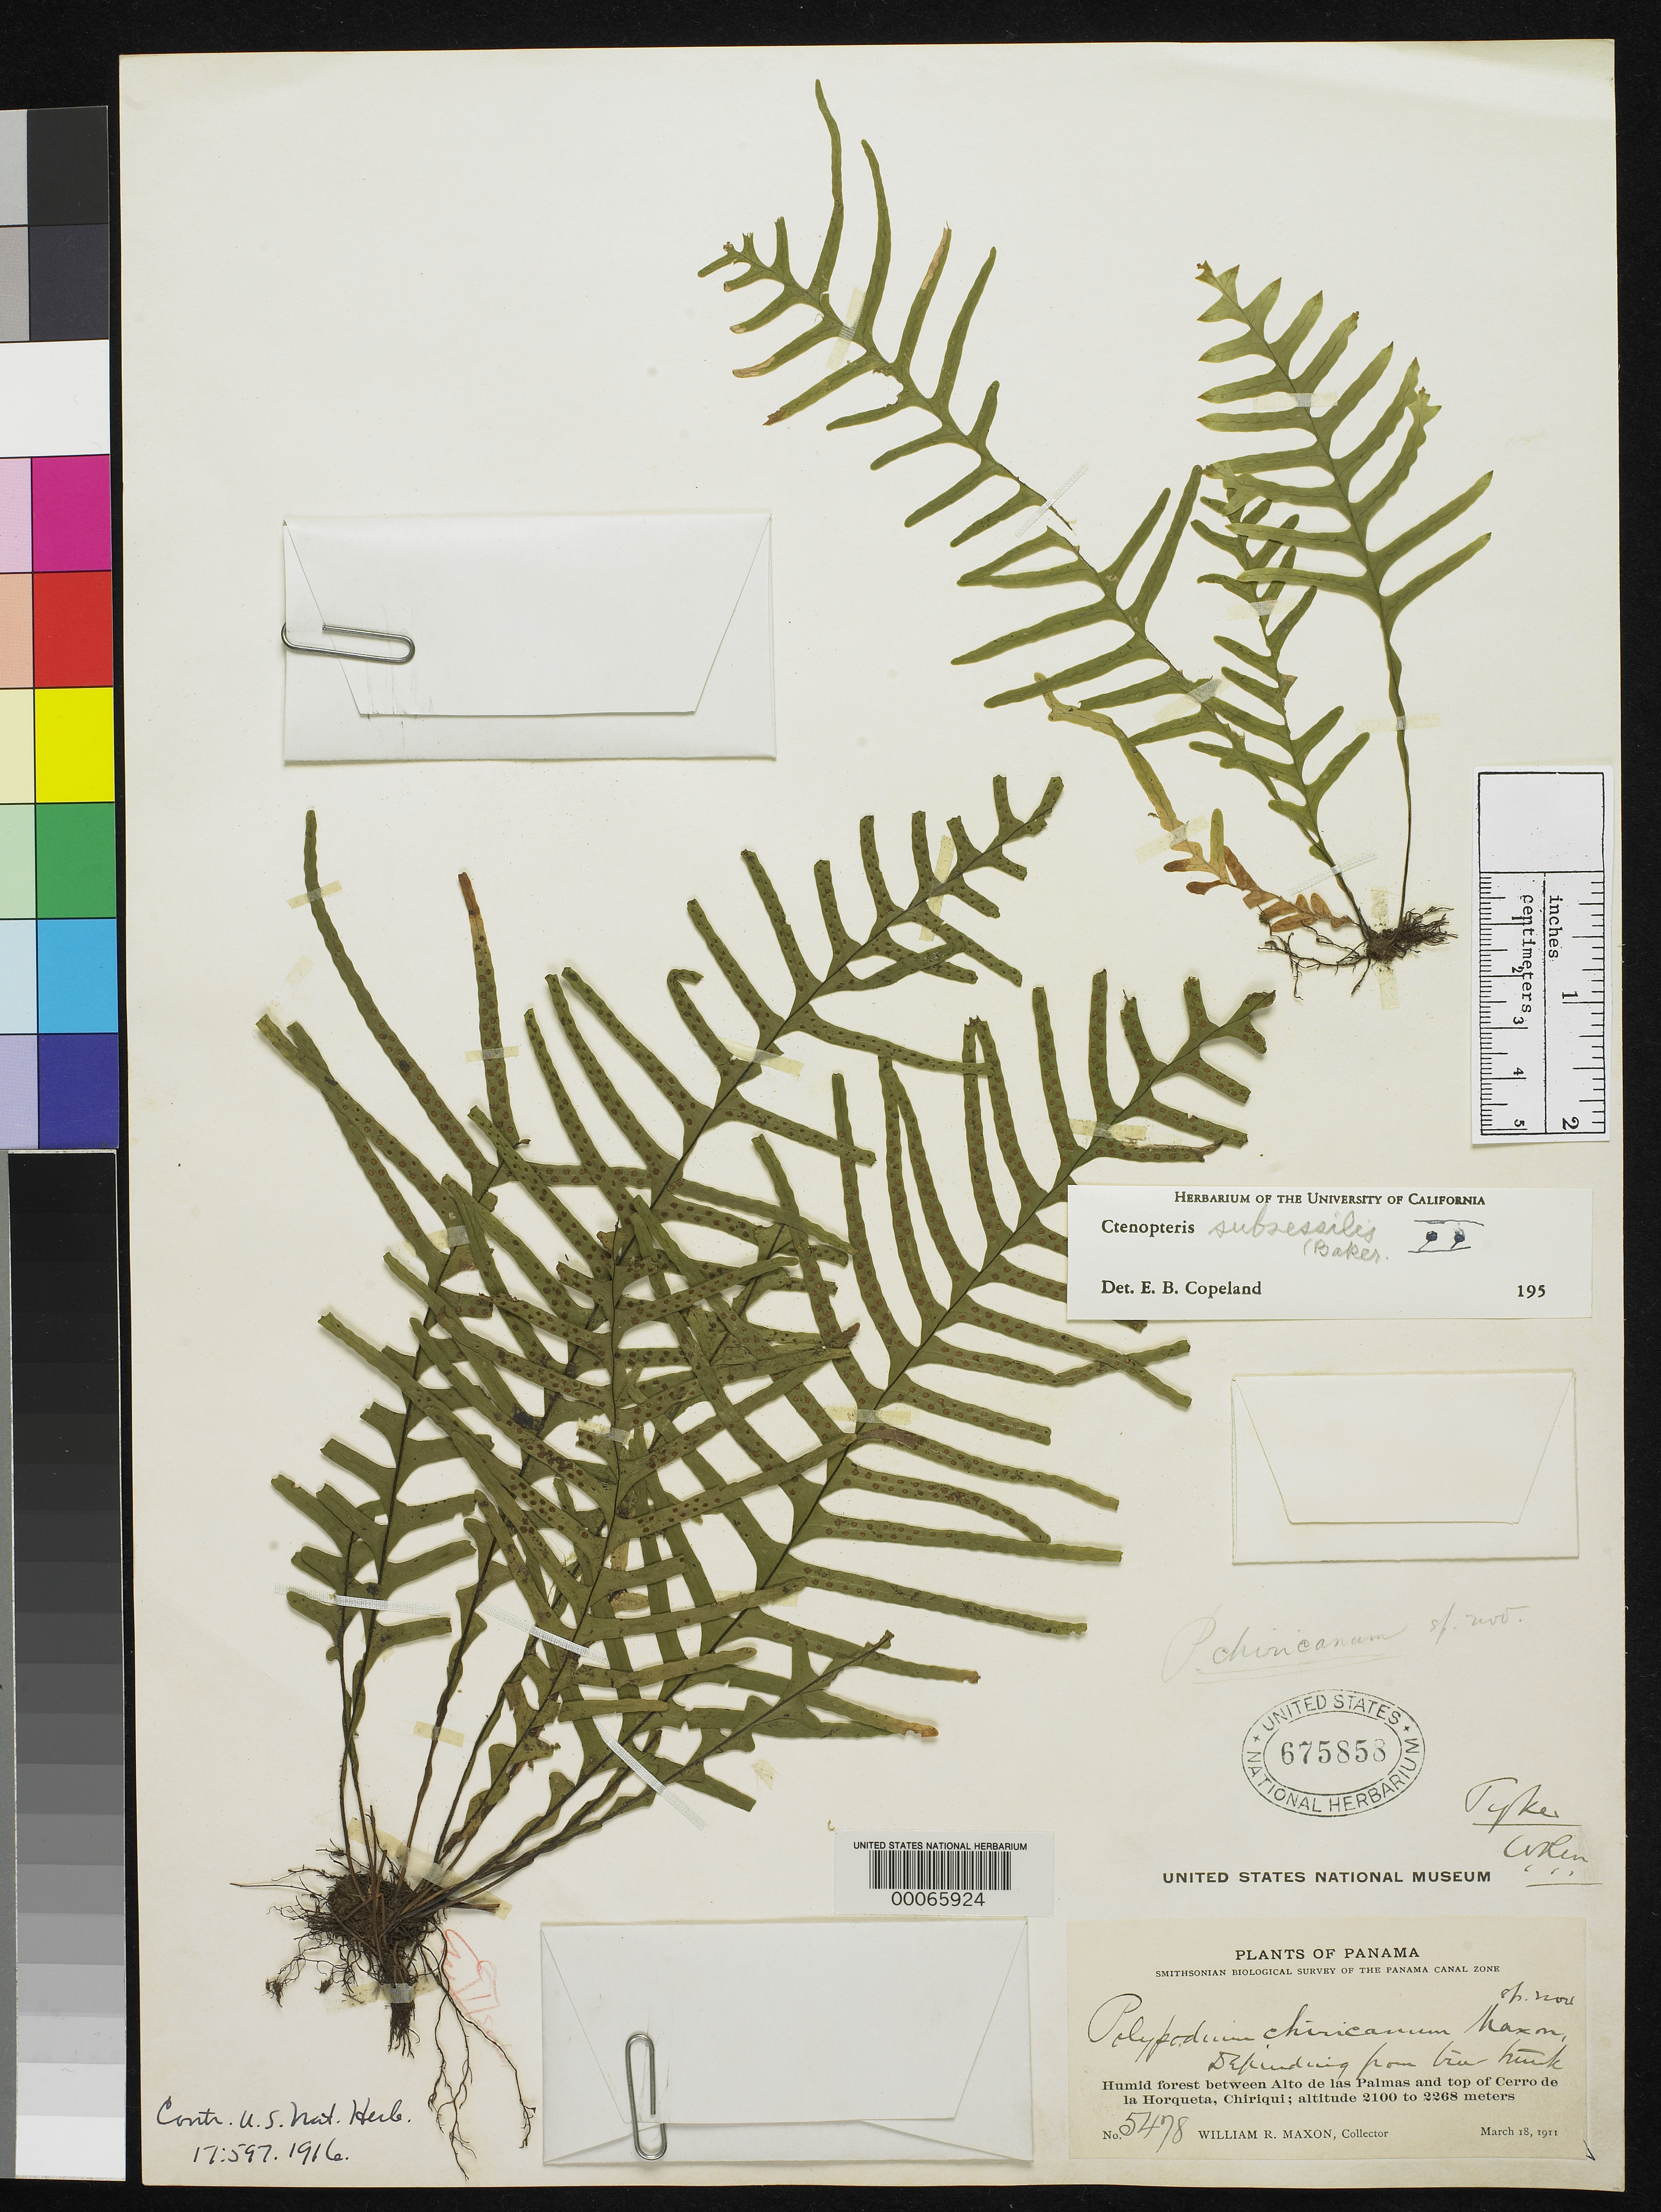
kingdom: Plantae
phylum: Tracheophyta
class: Polypodiopsida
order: Polypodiales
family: Polypodiaceae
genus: Polypodium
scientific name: Polypodium chiricanum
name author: Maxon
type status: Holotype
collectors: W. R. Maxon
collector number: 5478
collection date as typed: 28 Mar 1911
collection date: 1911-03-28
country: Panama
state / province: Chiriquí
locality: Forest between Alto de Las Palmas & top of Cerro de Horqueta.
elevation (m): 2100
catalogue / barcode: US 675858